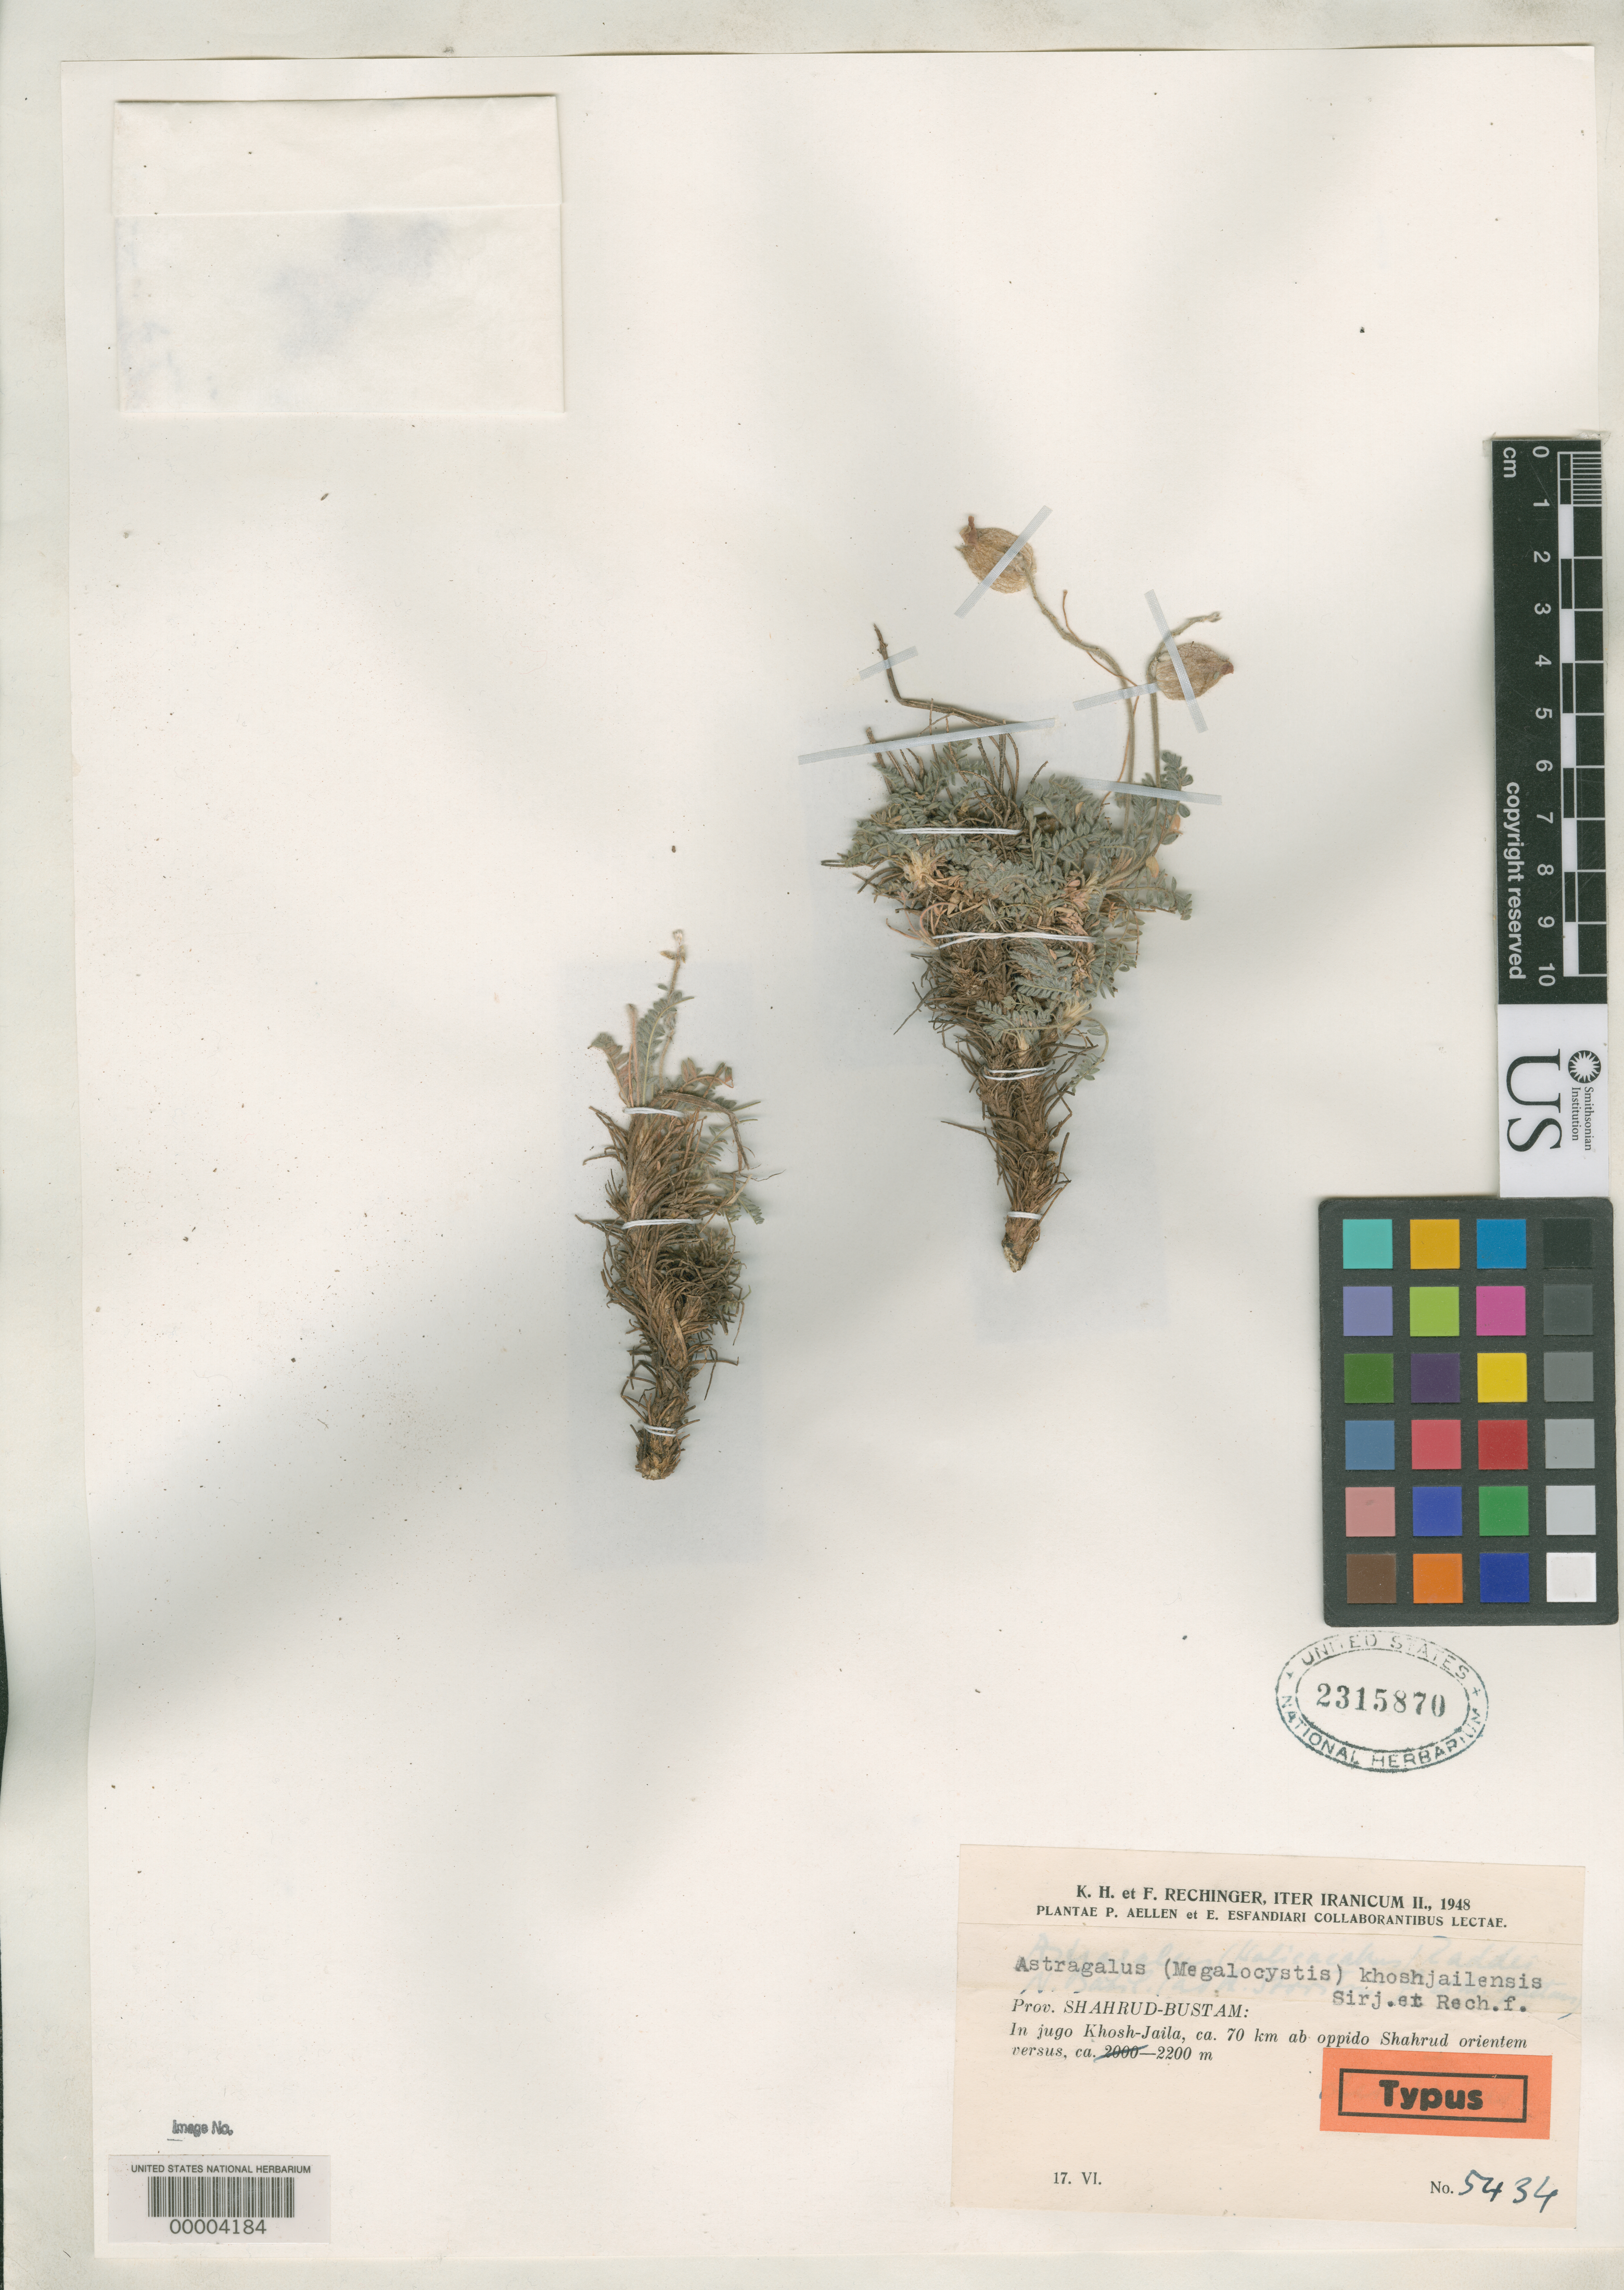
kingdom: Plantae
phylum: Tracheophyta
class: Magnoliopsida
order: Fabales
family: Fabaceae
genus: Astragalus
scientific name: Astragalus khoshjailensis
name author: Širj. & Rech. f.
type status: Isotype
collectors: K. H. Rechinger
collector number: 5434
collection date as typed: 17 Jun 1948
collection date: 1948-06-17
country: Iran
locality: Khosh-jaila, Shahrud-bustam.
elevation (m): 2200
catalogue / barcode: US 2315870